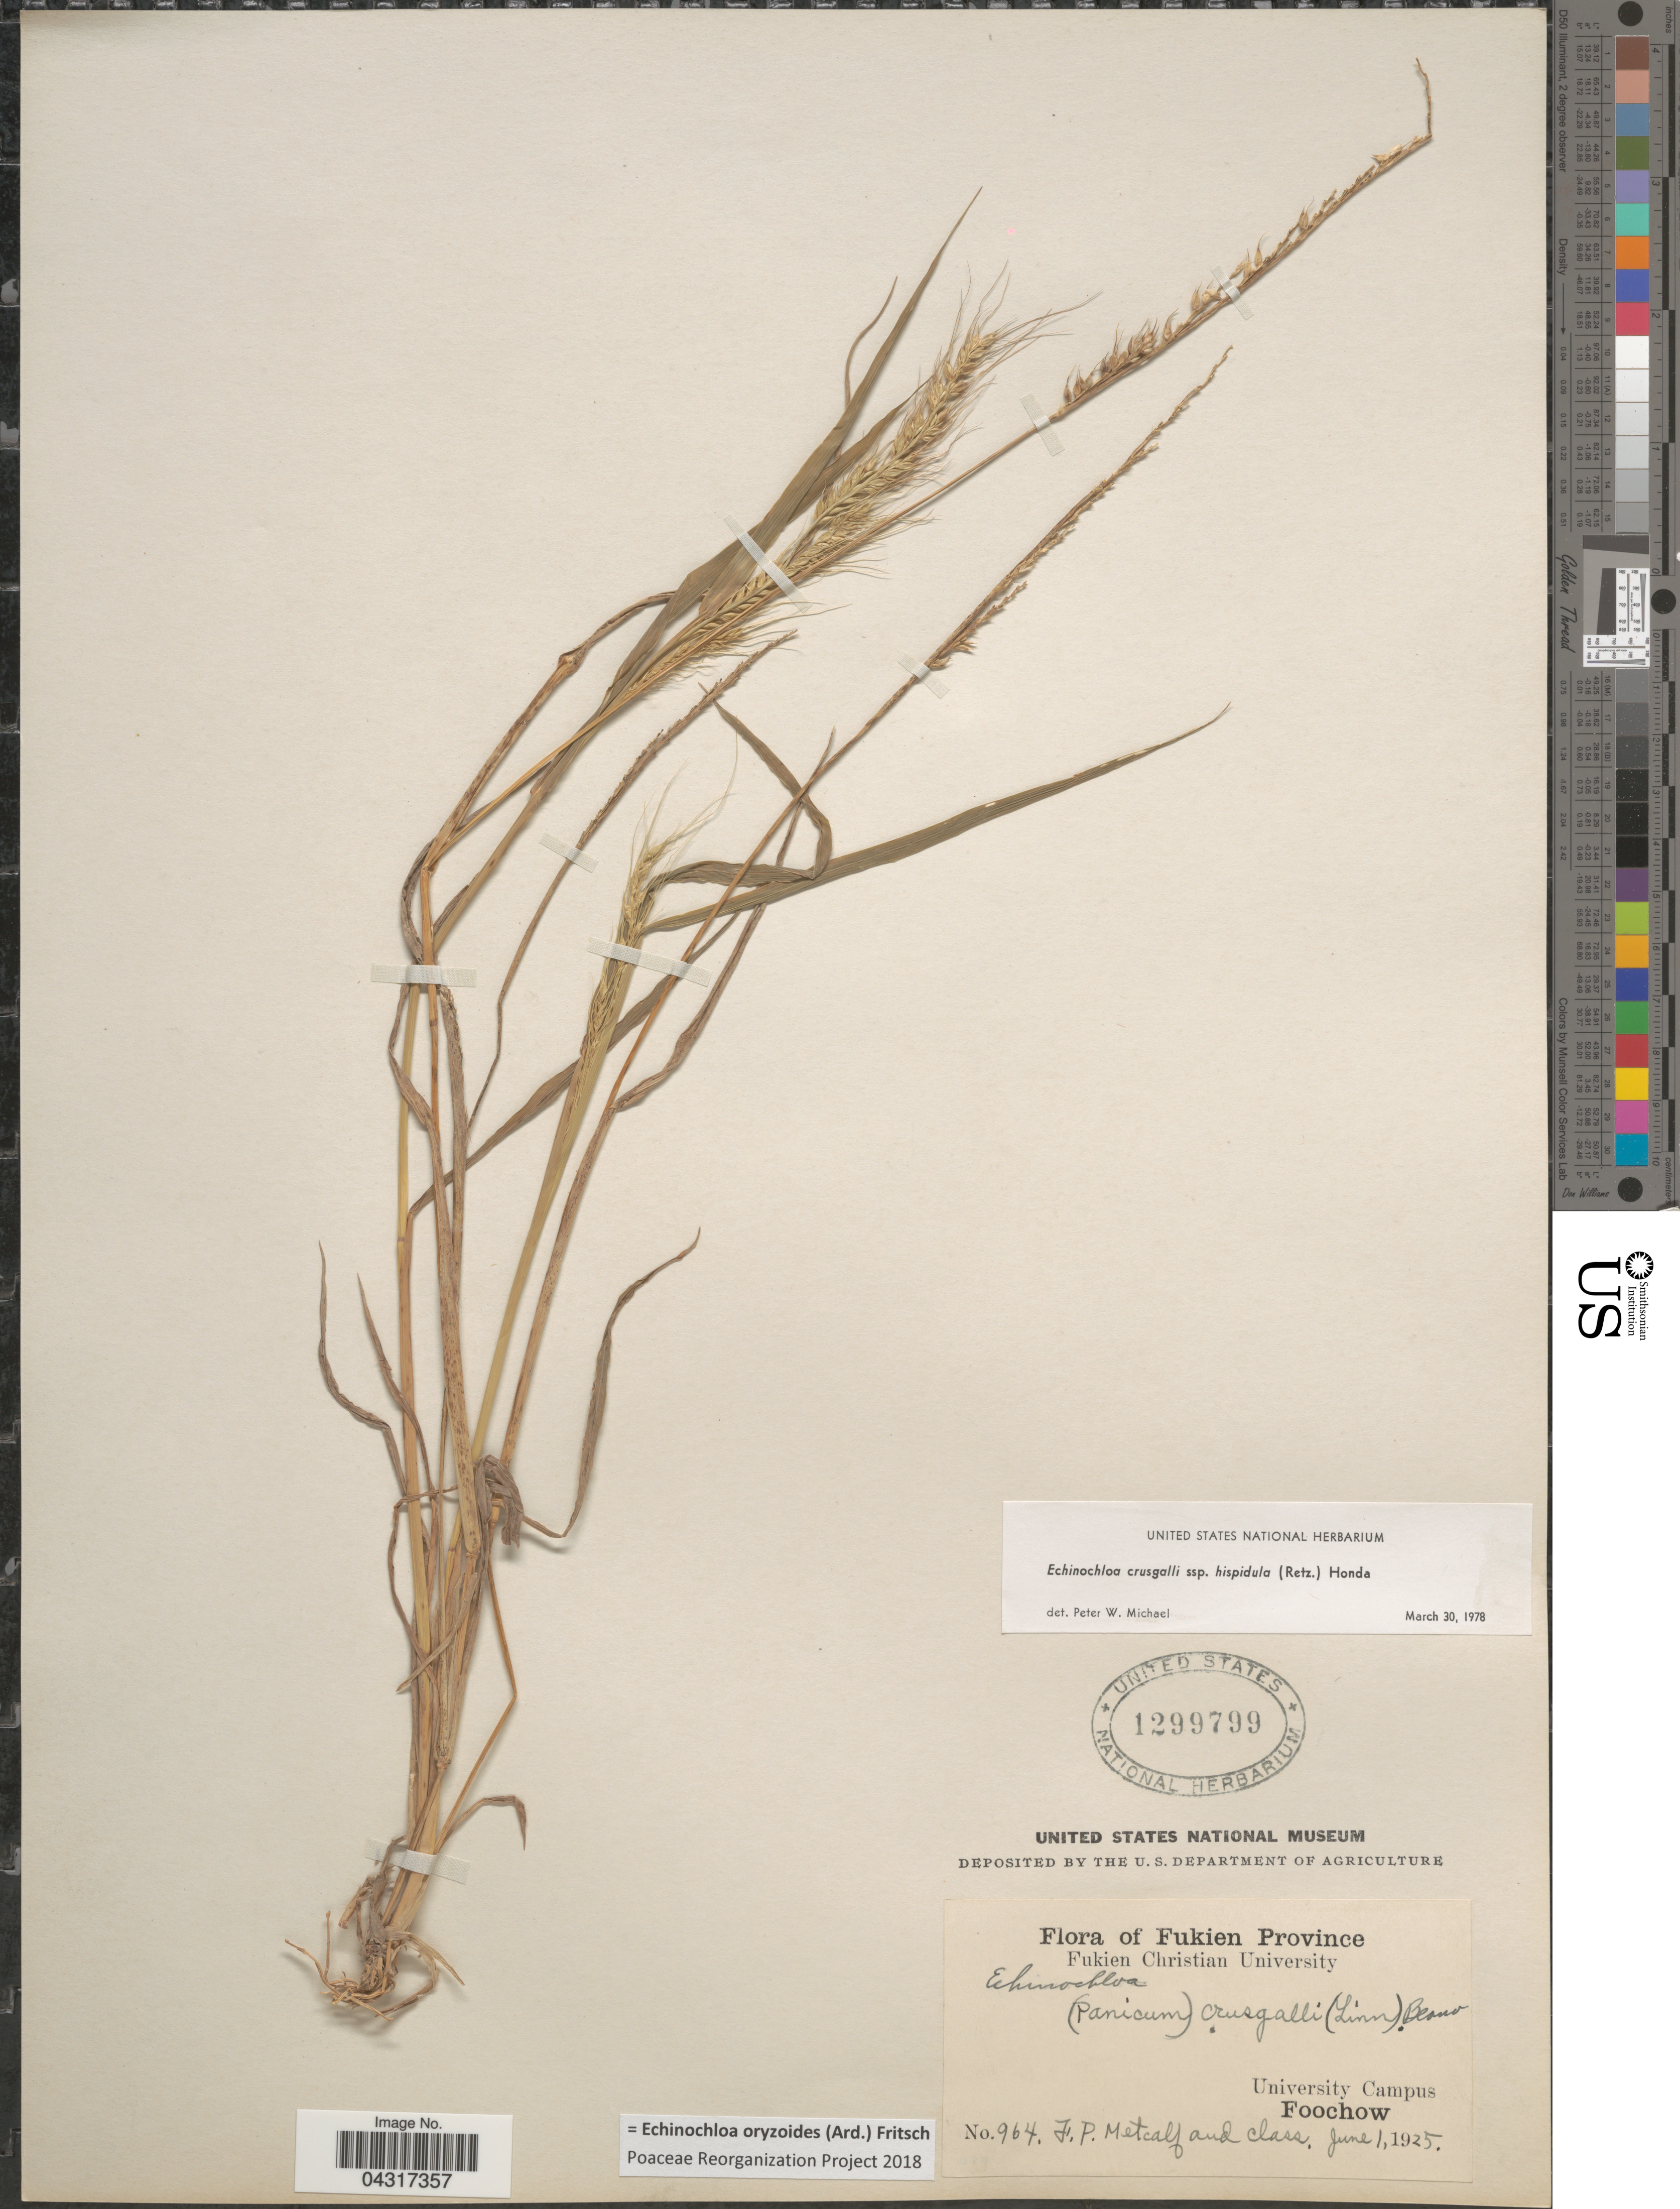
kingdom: Plantae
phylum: Tracheophyta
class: Liliopsida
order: Poales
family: Poaceae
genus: Echinochloa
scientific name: Echinochloa oryzoides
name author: (Ard.) Fritsch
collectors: F. Metcalf & Class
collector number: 964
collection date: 1925-06-01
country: China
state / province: Fujian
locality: Fukien Province. University Campus. Foochow.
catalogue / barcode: US 1299799